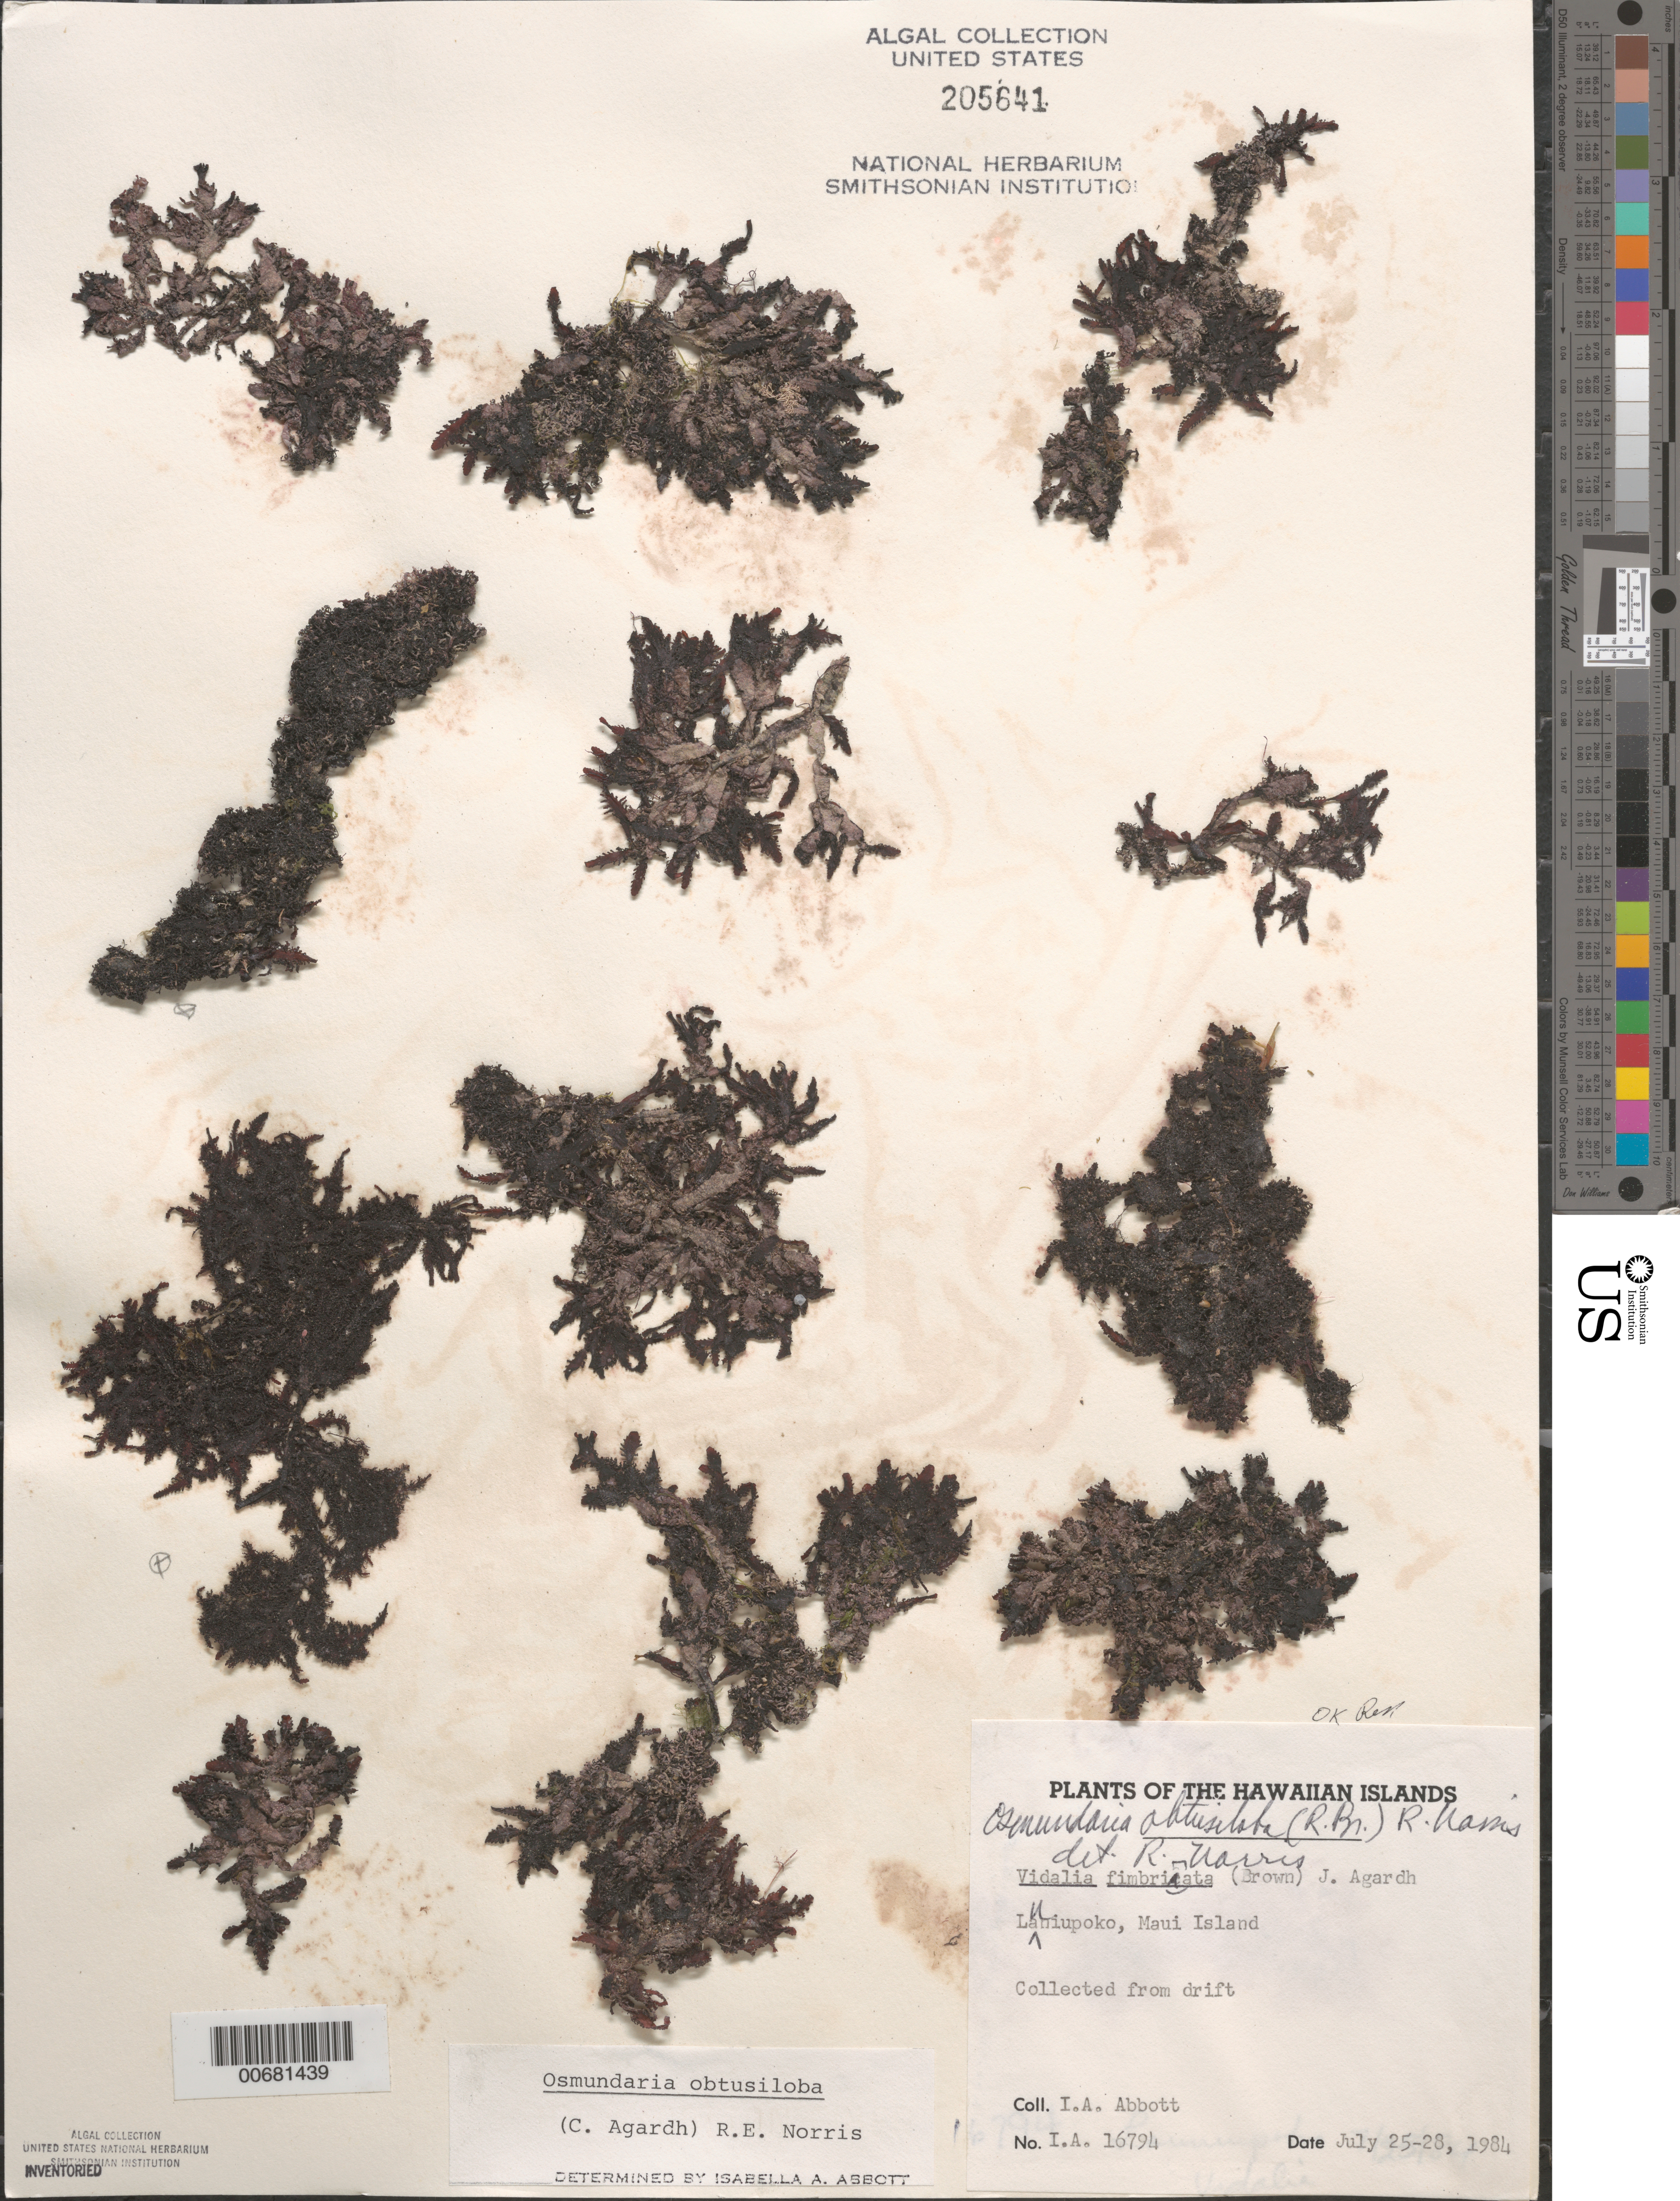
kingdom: Plantae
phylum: Rhodophyta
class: Florideophyceae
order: Ceramiales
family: Rhodomelaceae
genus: Osmundaria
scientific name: Osmundaria obtusiloba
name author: (C. Agardh) R.E. Norris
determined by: Abbott, Isabella A.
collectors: I. A. Abbott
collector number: IAA 16794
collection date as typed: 25 Jul 1984 to 28 Jul 1984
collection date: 1984-07-25/1984-07-28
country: United States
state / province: Hawaii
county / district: Maui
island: Maui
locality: Launiupoko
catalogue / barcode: US 205641